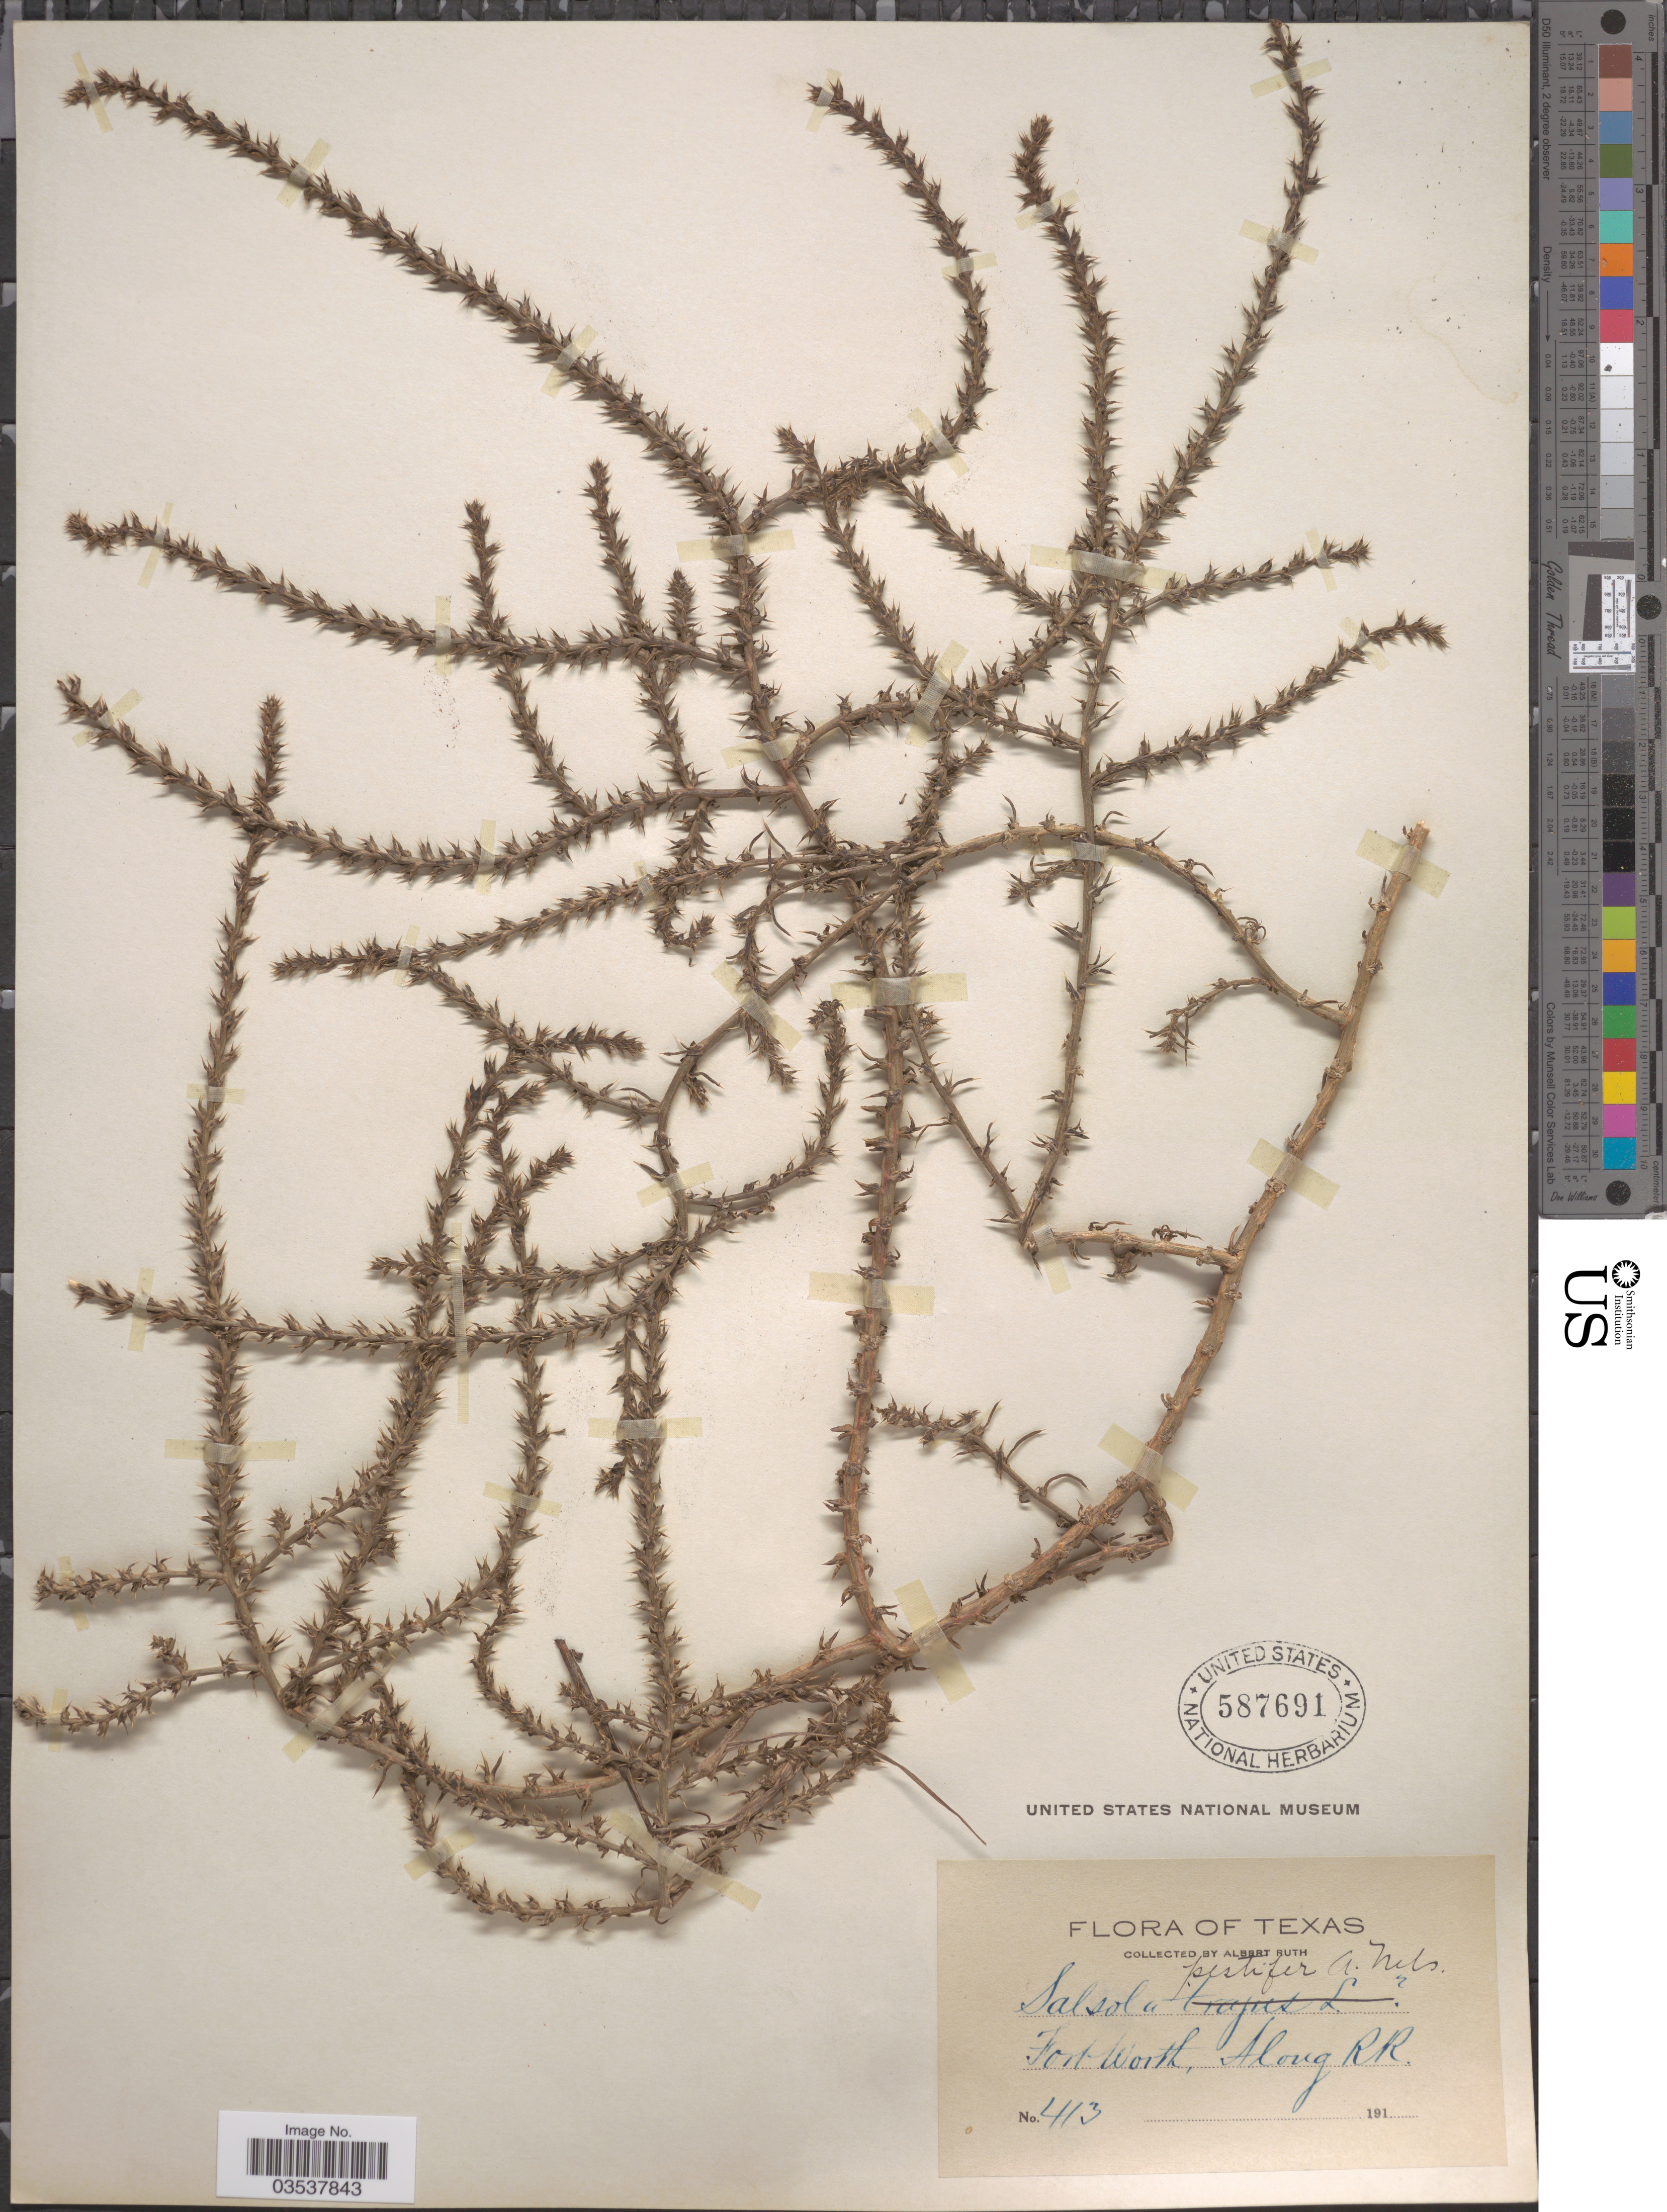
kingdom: Plantae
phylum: Tracheophyta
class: Magnoliopsida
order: Caryophyllales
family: Amaranthaceae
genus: Salsola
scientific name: Salsola pestifer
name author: A. Nelson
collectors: A. Ruth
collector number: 413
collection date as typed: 191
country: United States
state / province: Texas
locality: Fort Worth, Along RR.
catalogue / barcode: US 587691